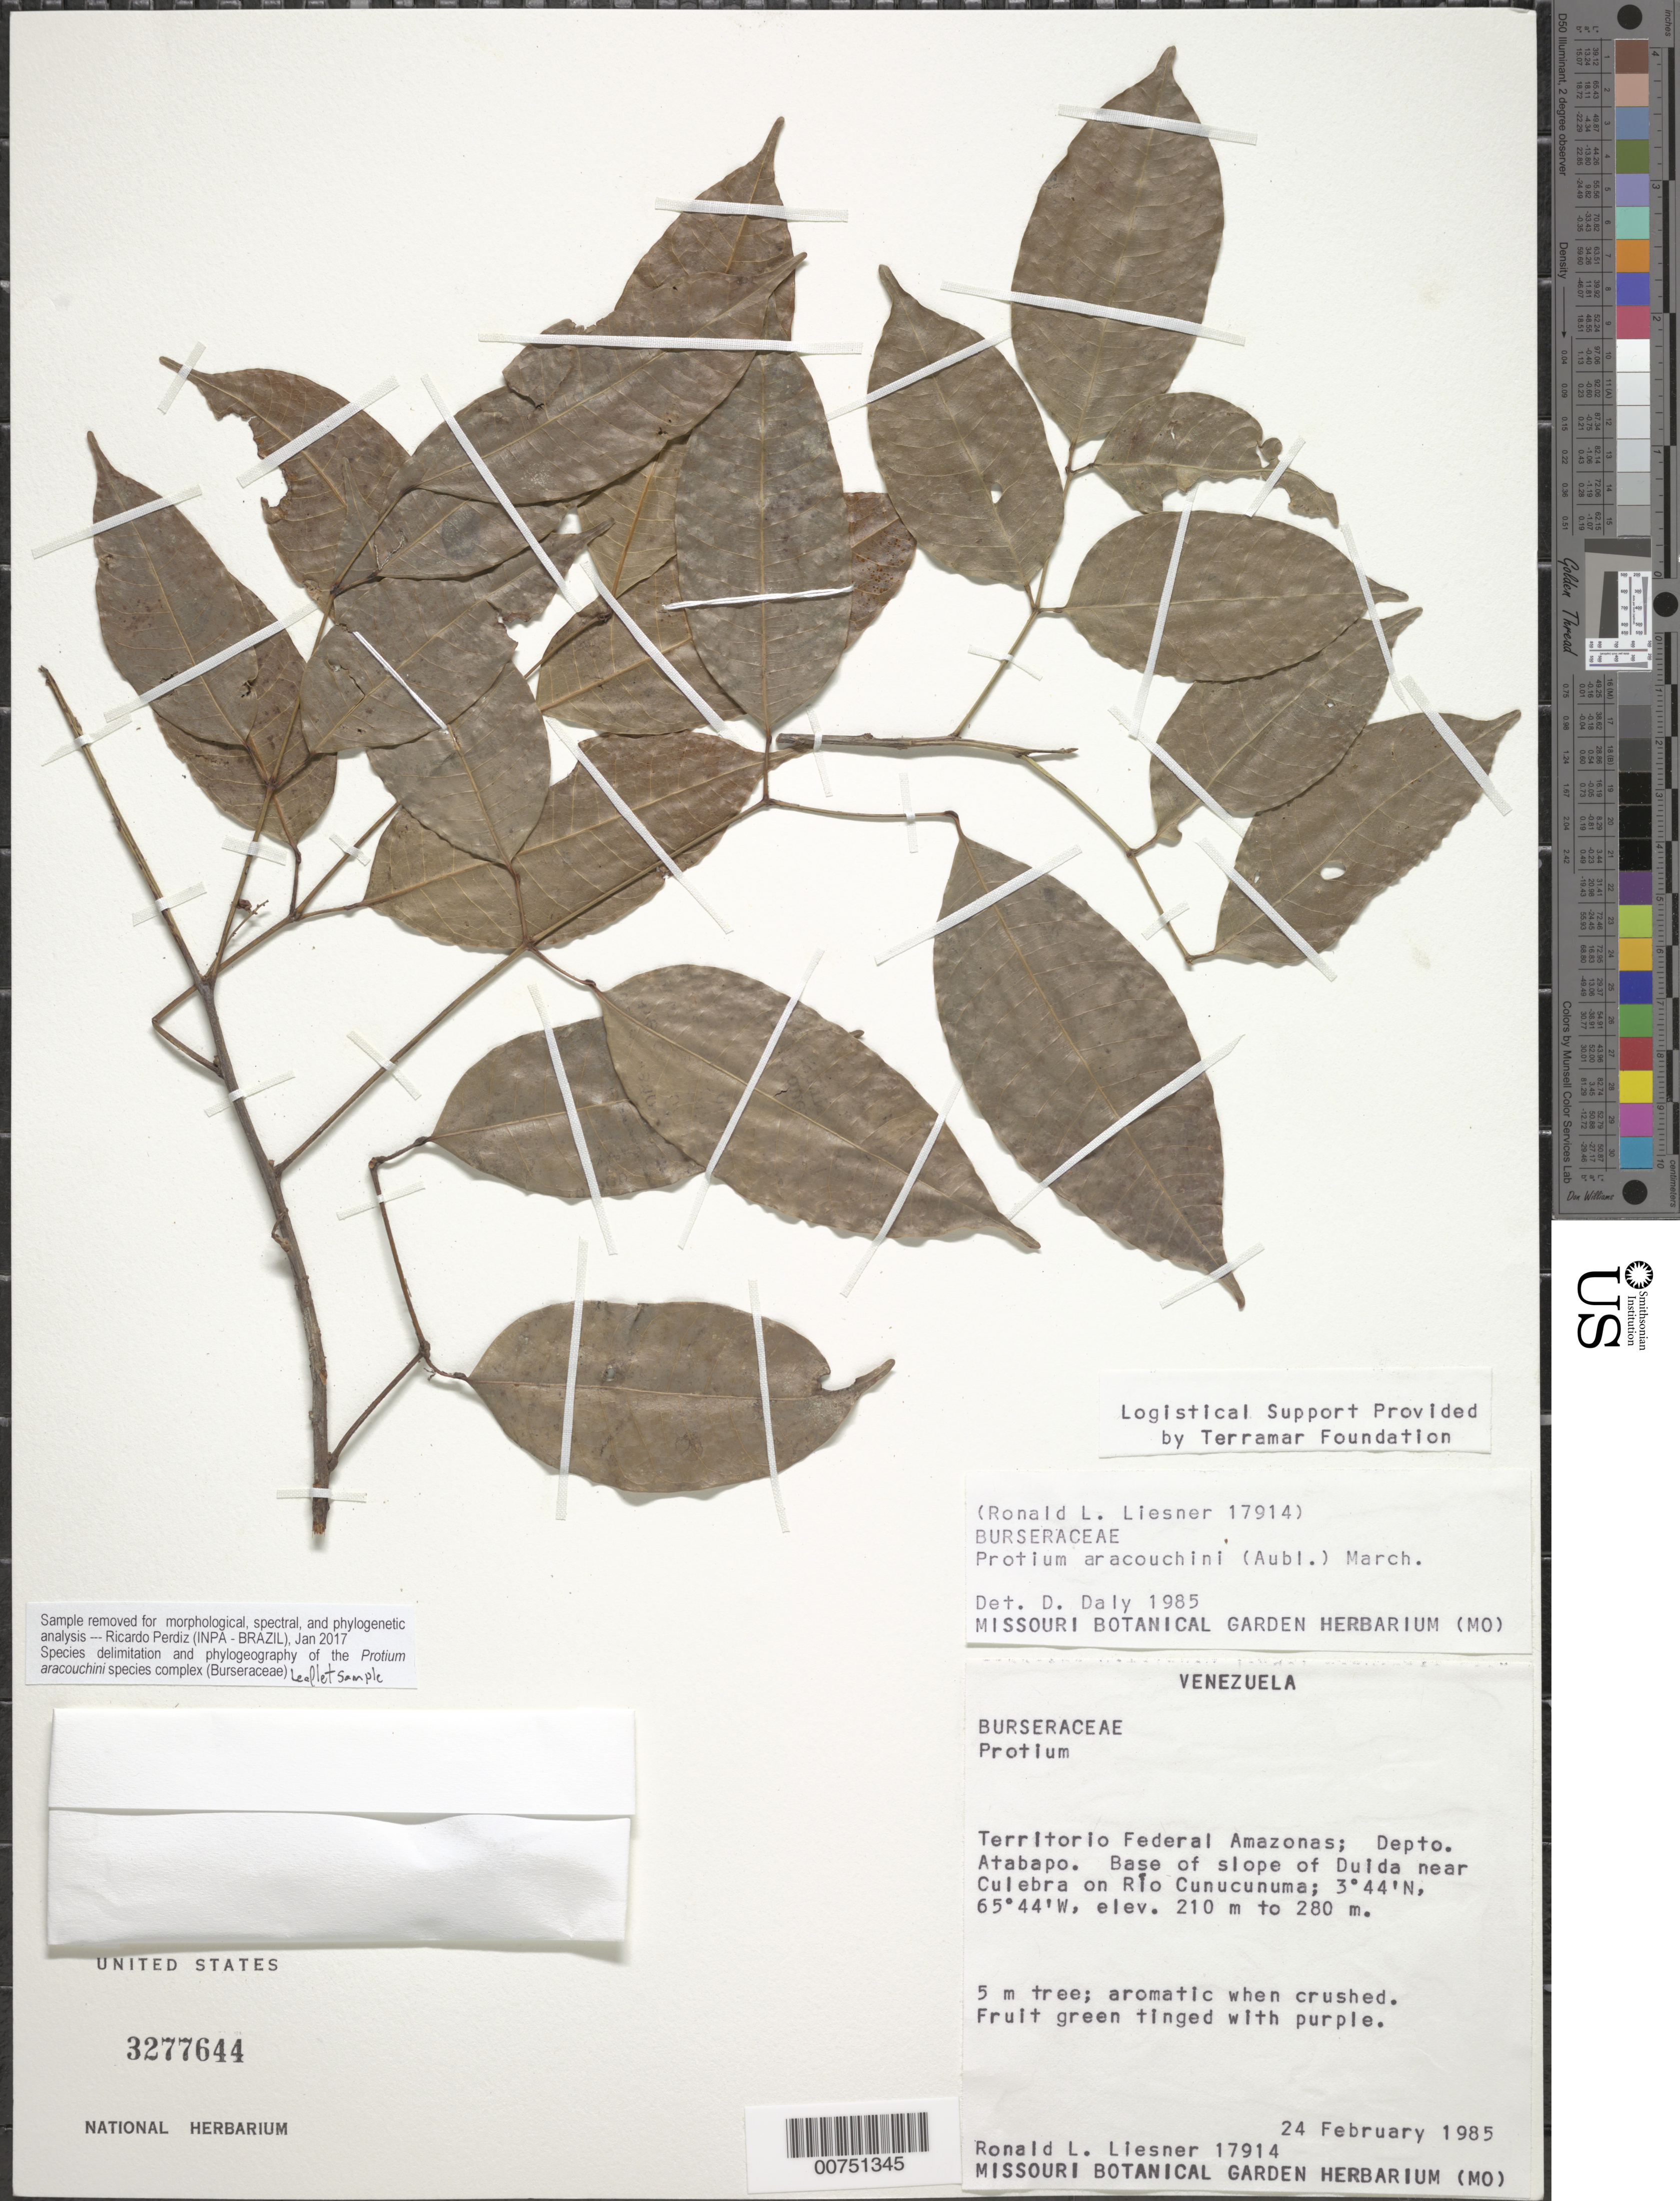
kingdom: Plantae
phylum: Tracheophyta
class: Magnoliopsida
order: Sapindales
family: Burseraceae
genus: Protium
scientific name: Protium aracouchini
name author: (Aubl.) Marchand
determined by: Daly, D. C.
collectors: R. L. Liesner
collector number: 17914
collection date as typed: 24-Feb-85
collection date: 1985-02-24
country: Venezuela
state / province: Amazonas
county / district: Atabapo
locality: Duida, base of slope, near Culebra on Río Cunucunuma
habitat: Base of slope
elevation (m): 210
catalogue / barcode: US 3277644